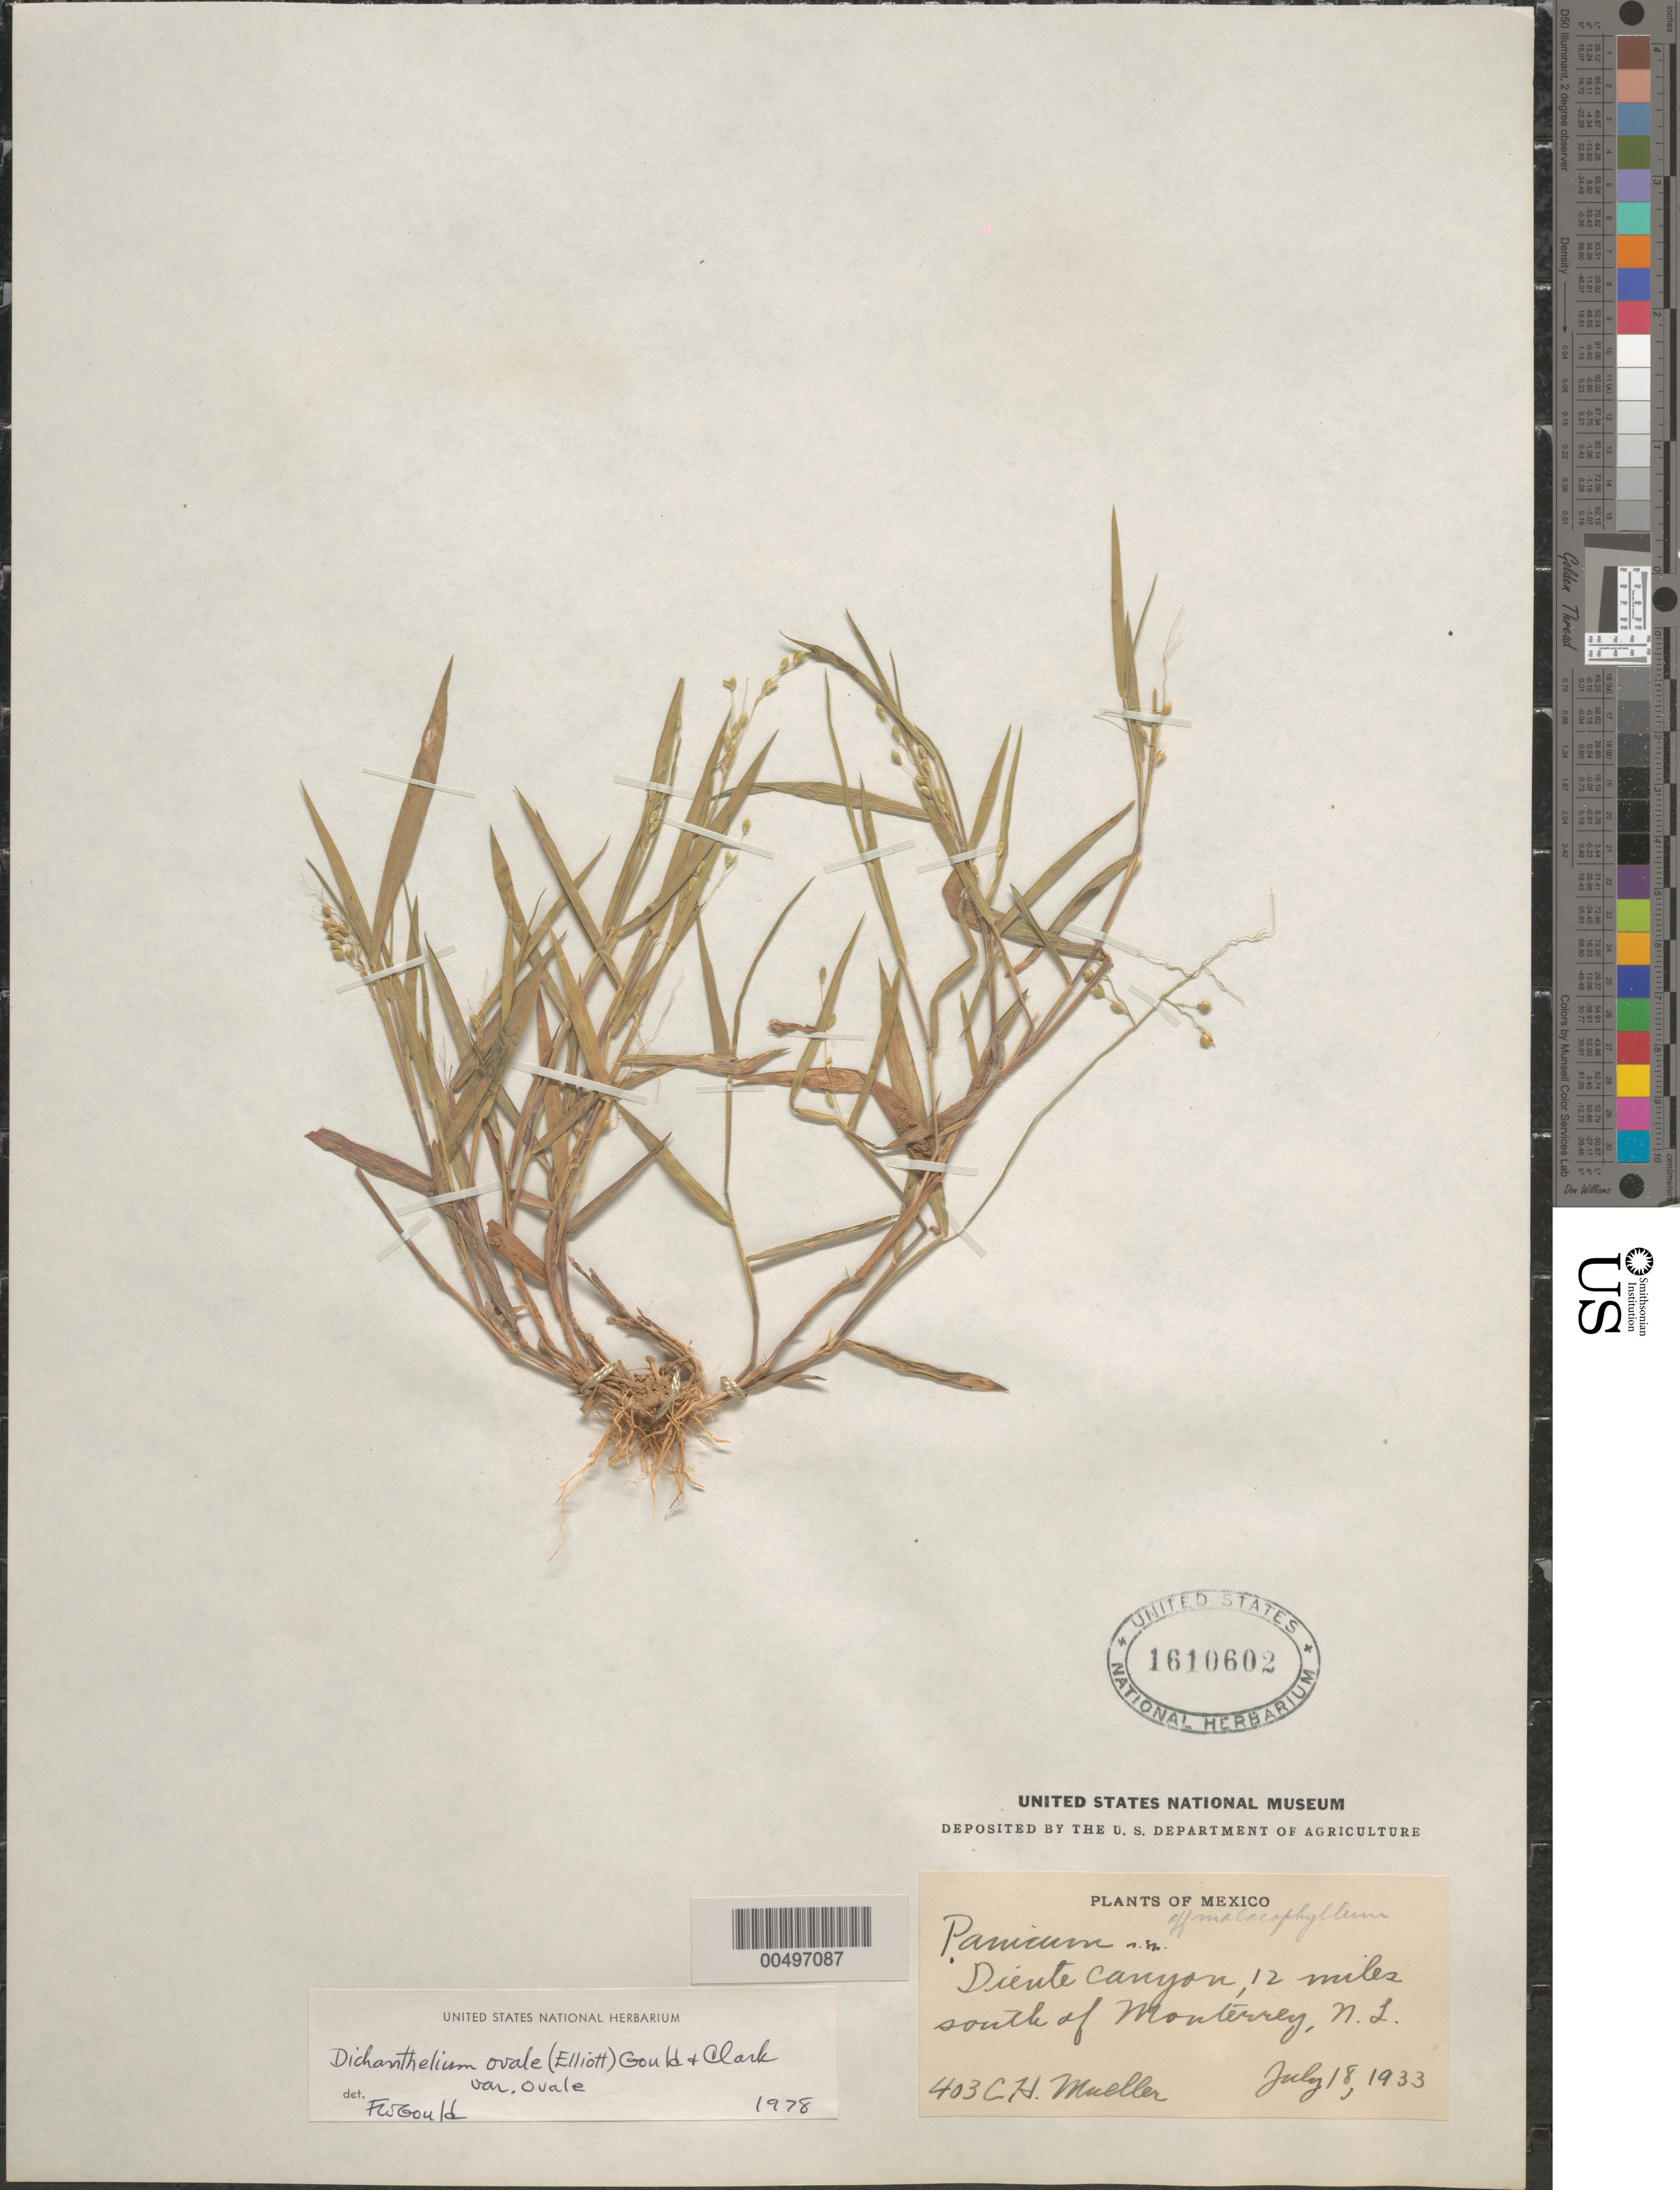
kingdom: Plantae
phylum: Tracheophyta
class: Liliopsida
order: Poales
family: Poaceae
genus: Dichanthelium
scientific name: Dichanthelium ovale var. ovale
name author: (Elliott) Gould & C.A. Clark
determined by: Gould, F. W.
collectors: C. H. Muller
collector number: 403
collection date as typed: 18 Jul 1933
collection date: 1933-07-18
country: Mexico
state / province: Nuevo León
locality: Diente Canyon, 12 mi S of Monterrey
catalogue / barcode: US 1610602